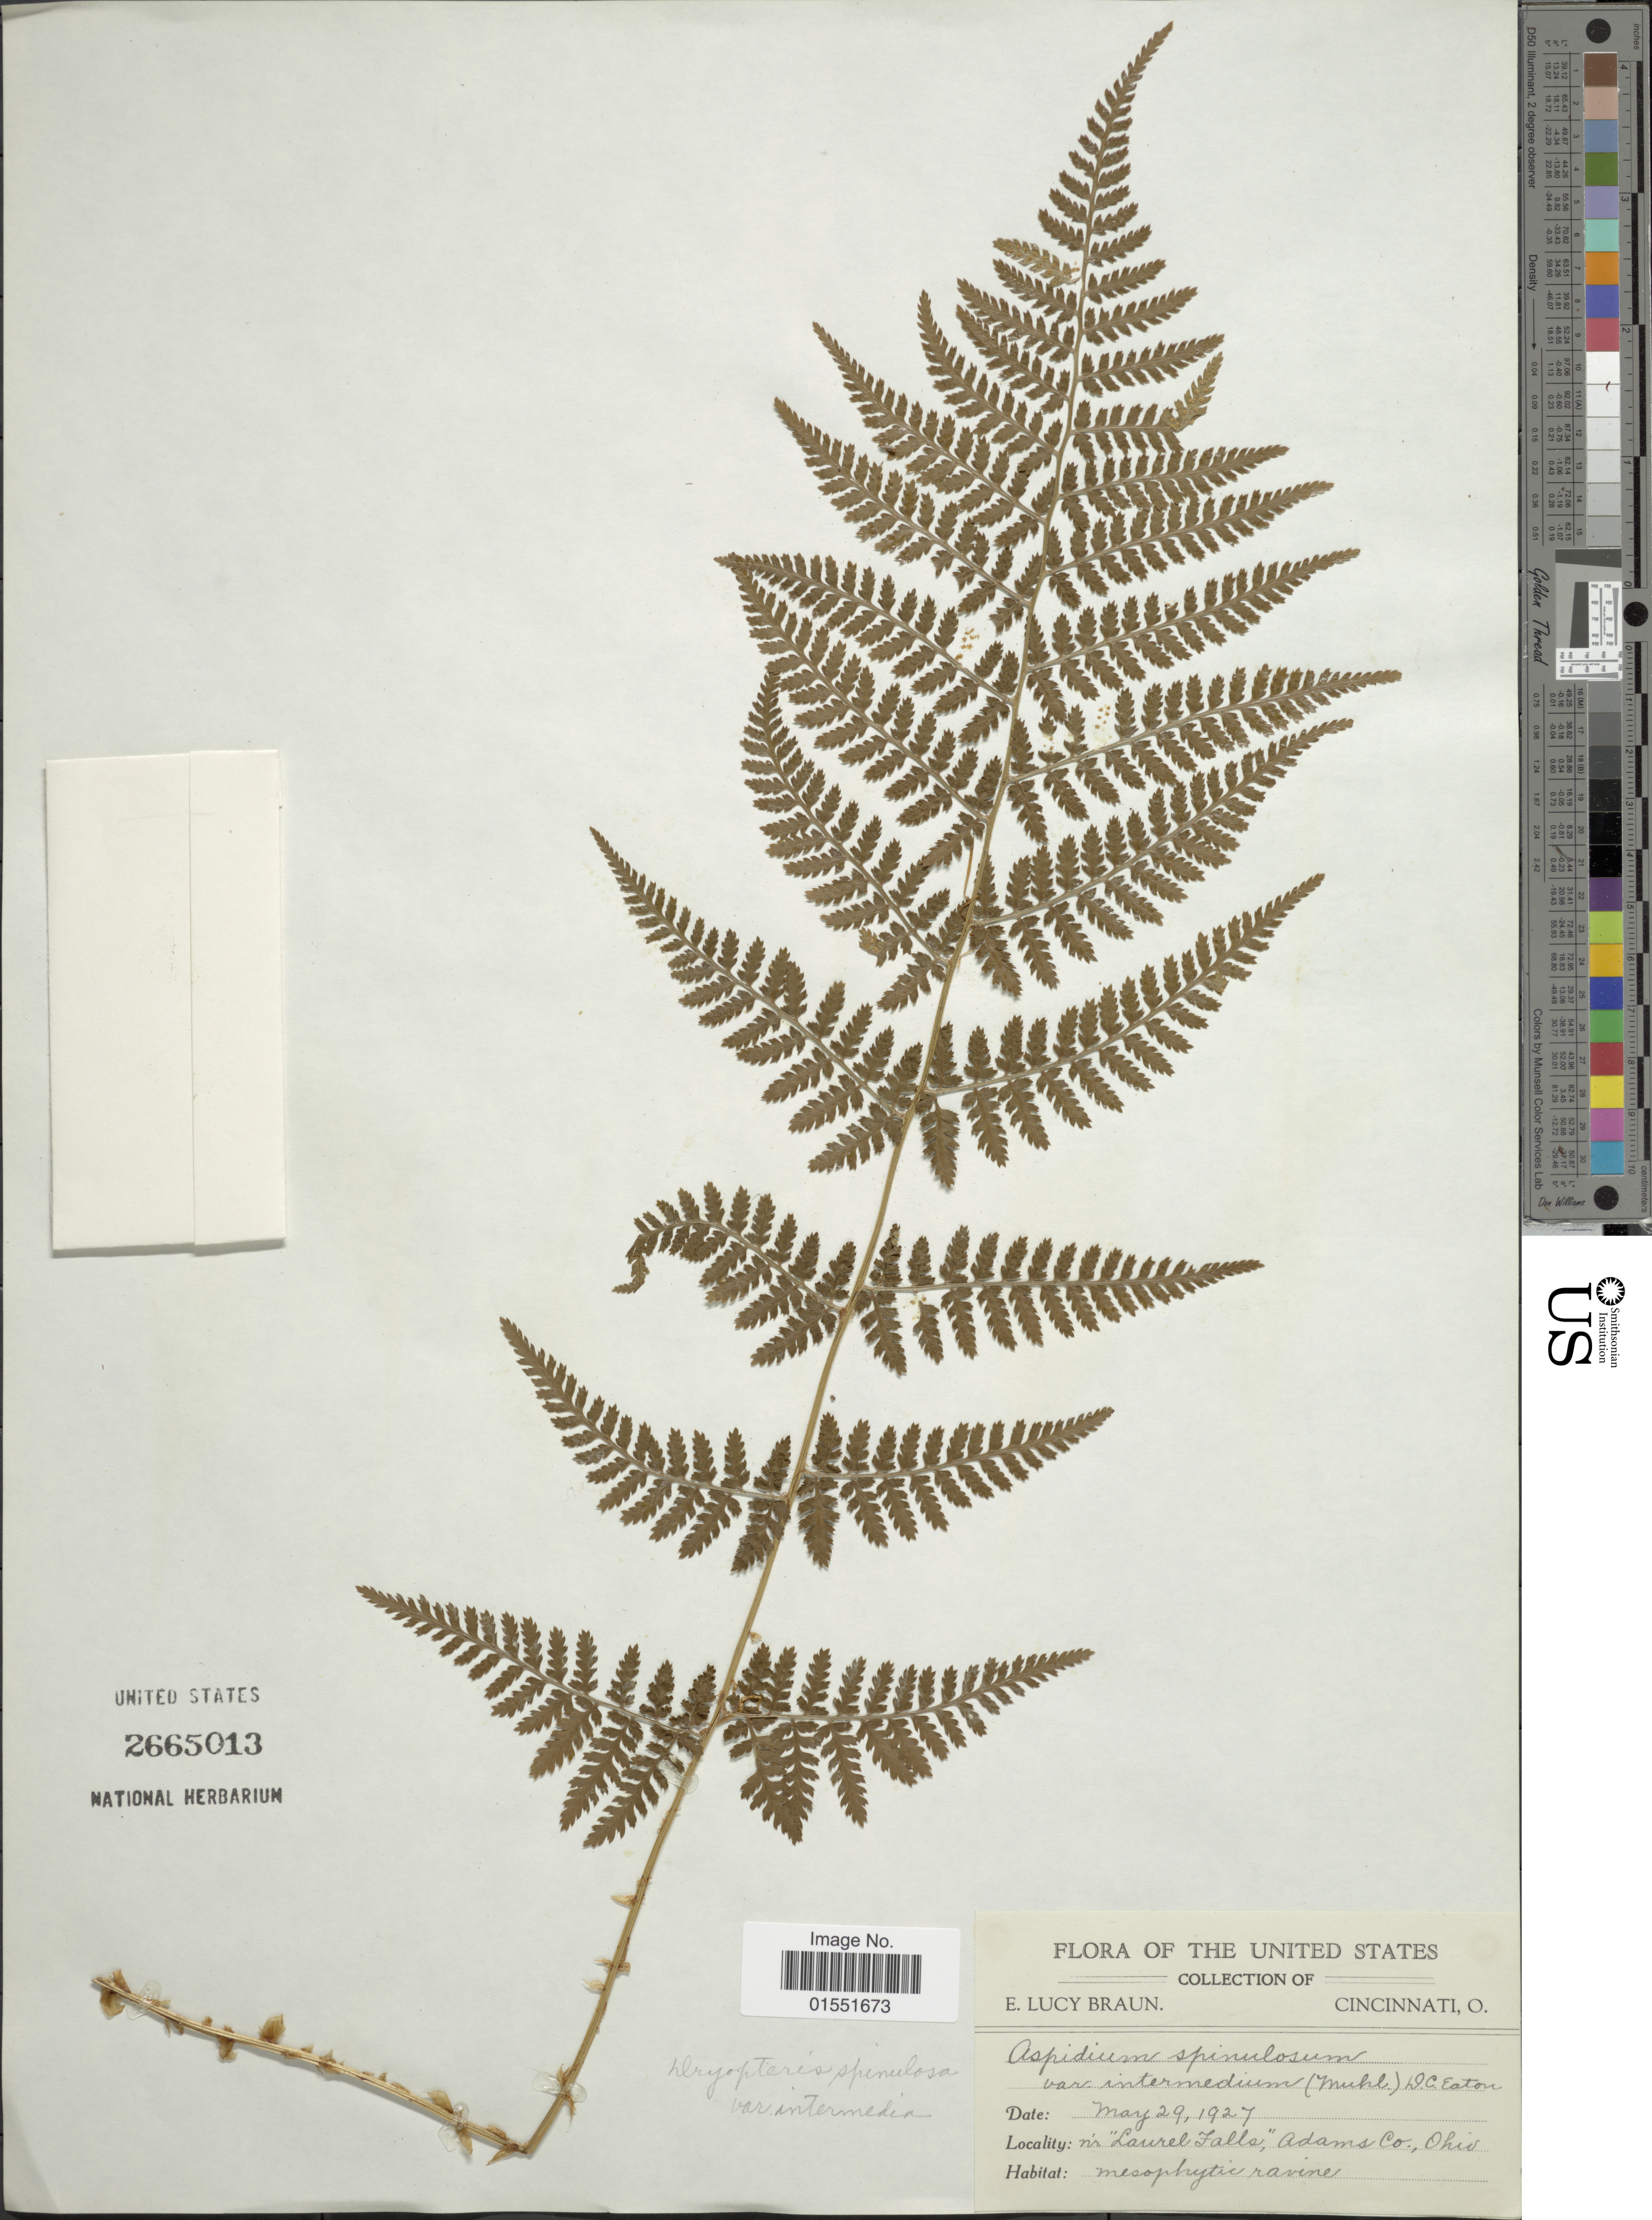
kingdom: Plantae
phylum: Tracheophyta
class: Polypodiopsida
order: Polypodiales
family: Dryopteridaceae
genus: Dryopteris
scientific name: Dryopteris intermedia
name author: (Muhl.) A. Gray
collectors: E. L. Braun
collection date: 1927-05-29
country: United States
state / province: Ohio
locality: Nr "Laurel Falls", Adams Co.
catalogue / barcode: US 2665013